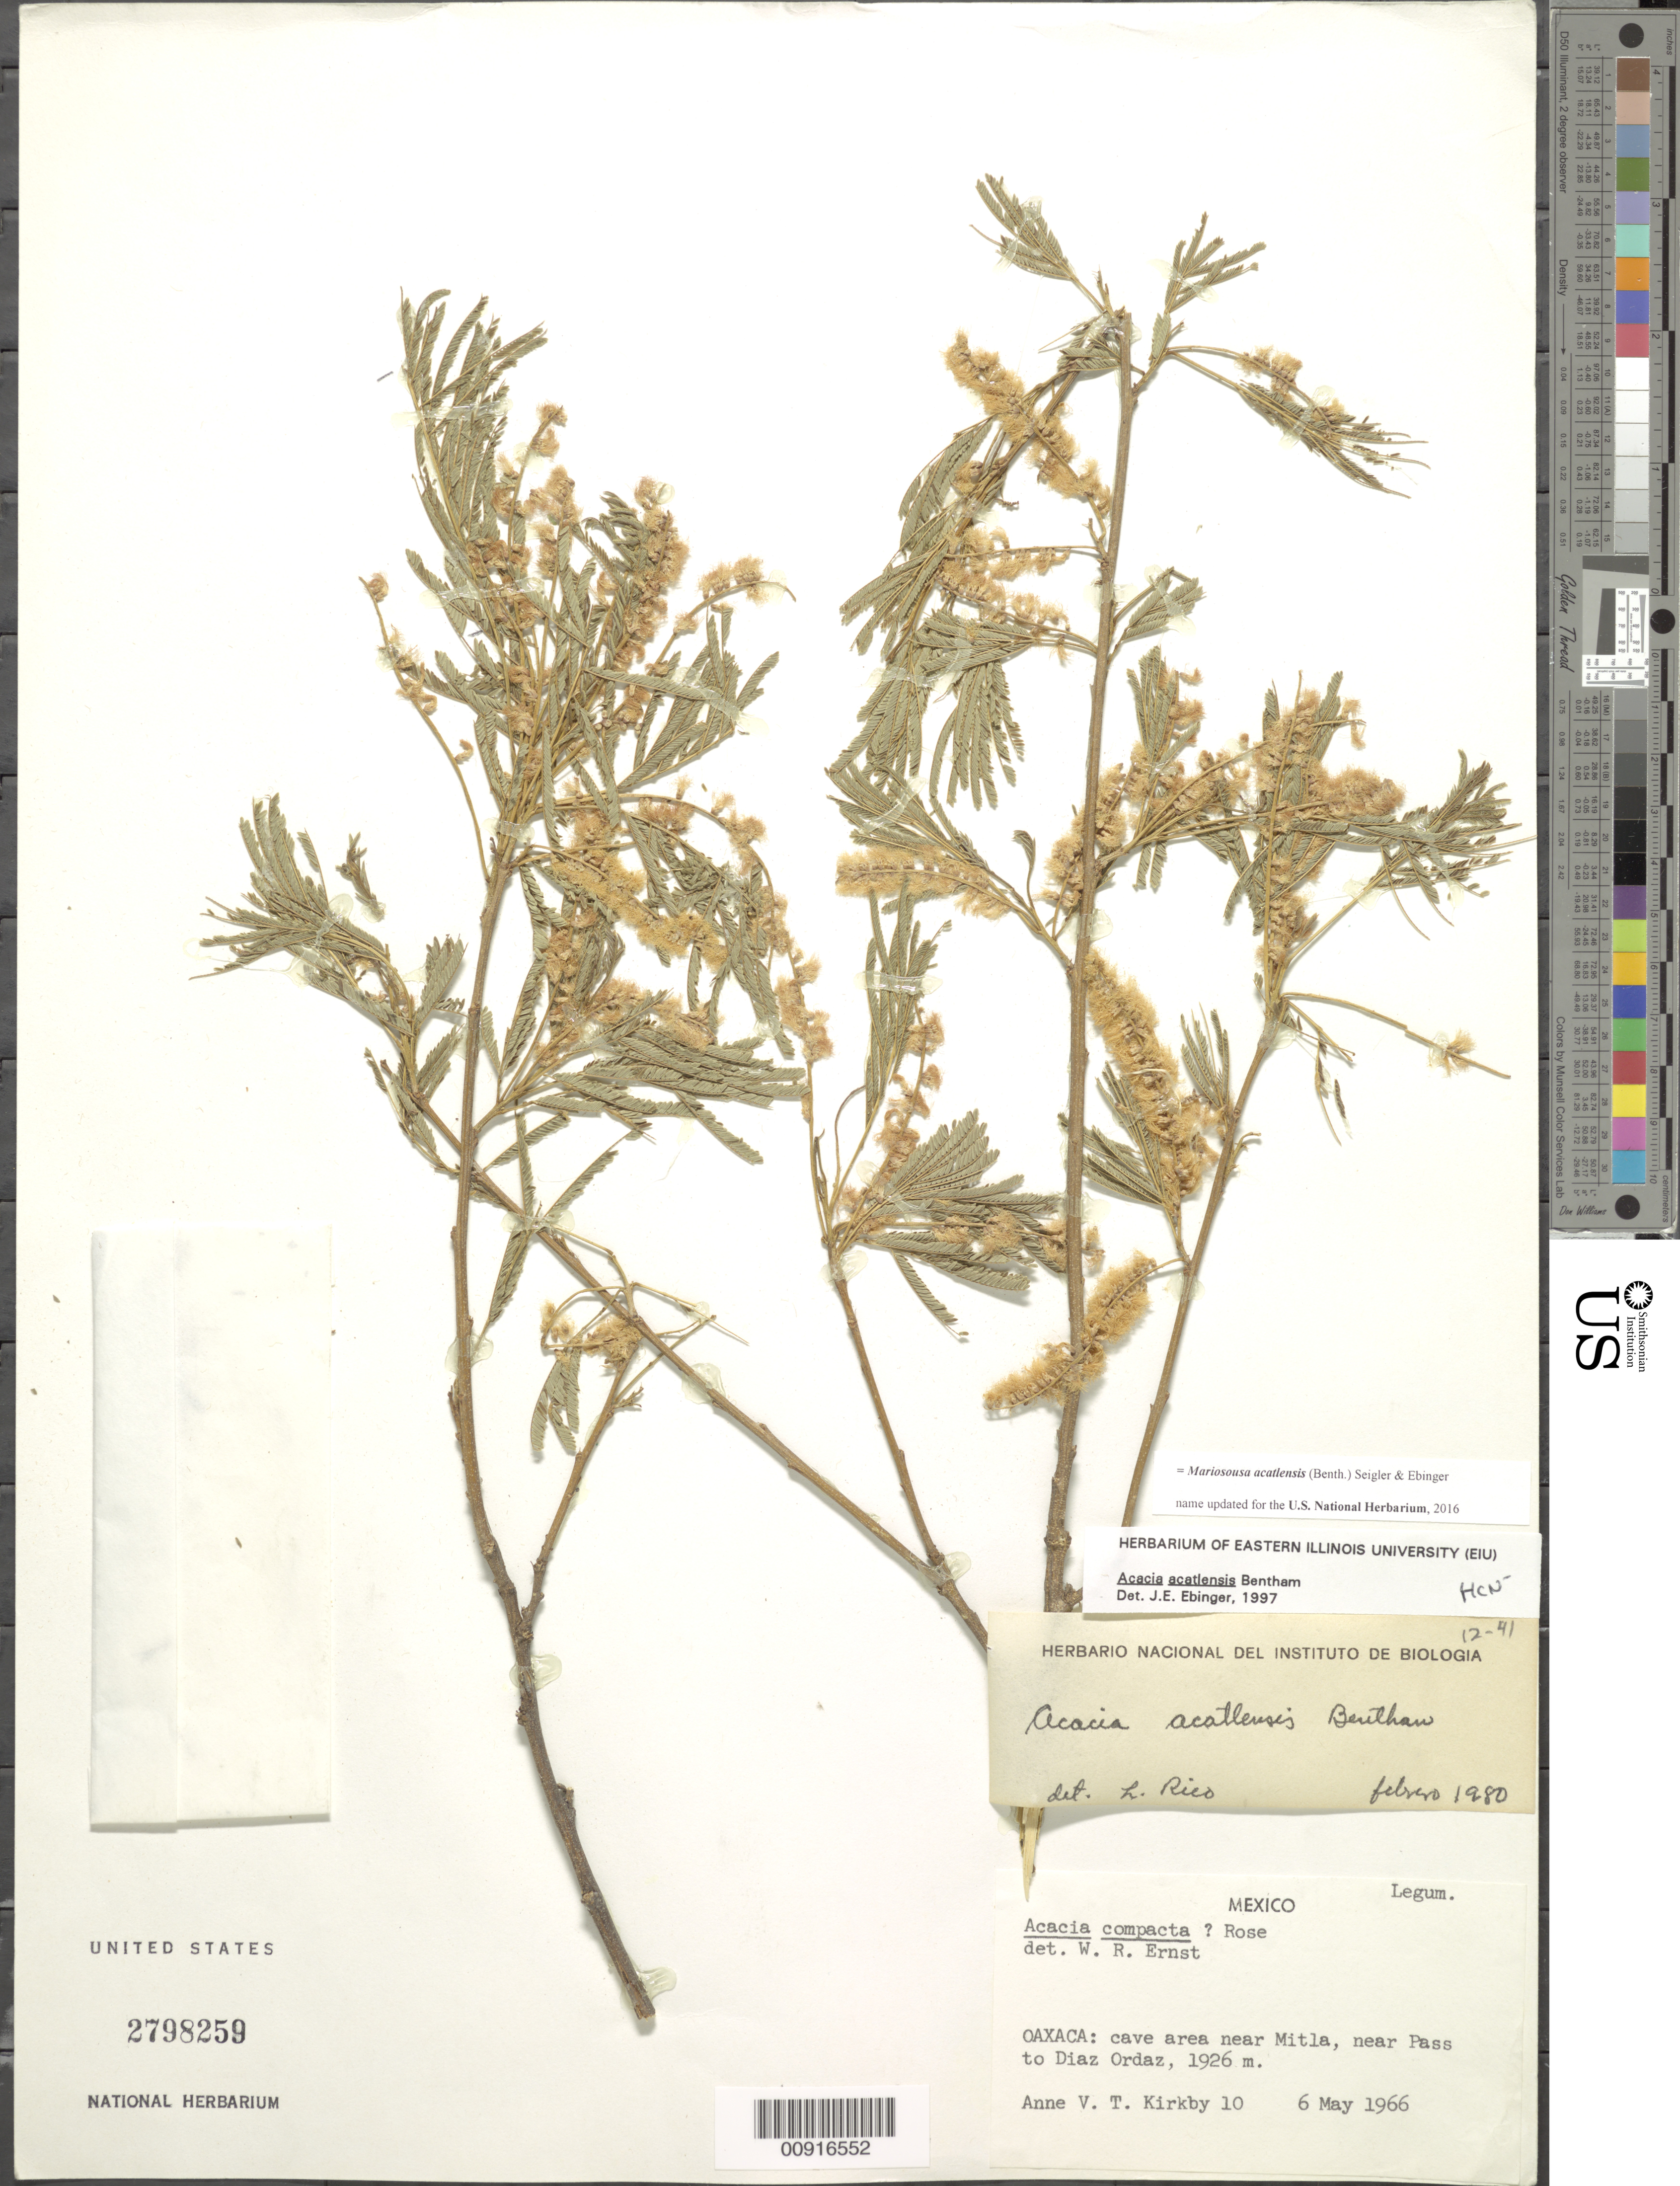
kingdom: Plantae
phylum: Tracheophyta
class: Magnoliopsida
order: Fabales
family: Fabaceae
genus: Mariosousa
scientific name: Mariosousa acatlensis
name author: (Benth.) Seigler & Ebinger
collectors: A. Kirkby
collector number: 10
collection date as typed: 06 May 1966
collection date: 1966-05-06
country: Mexico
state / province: Oaxaca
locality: Oaxaca: cave area near Mitla, near Pass to Díaz Ordaz.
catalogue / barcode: US 2798259